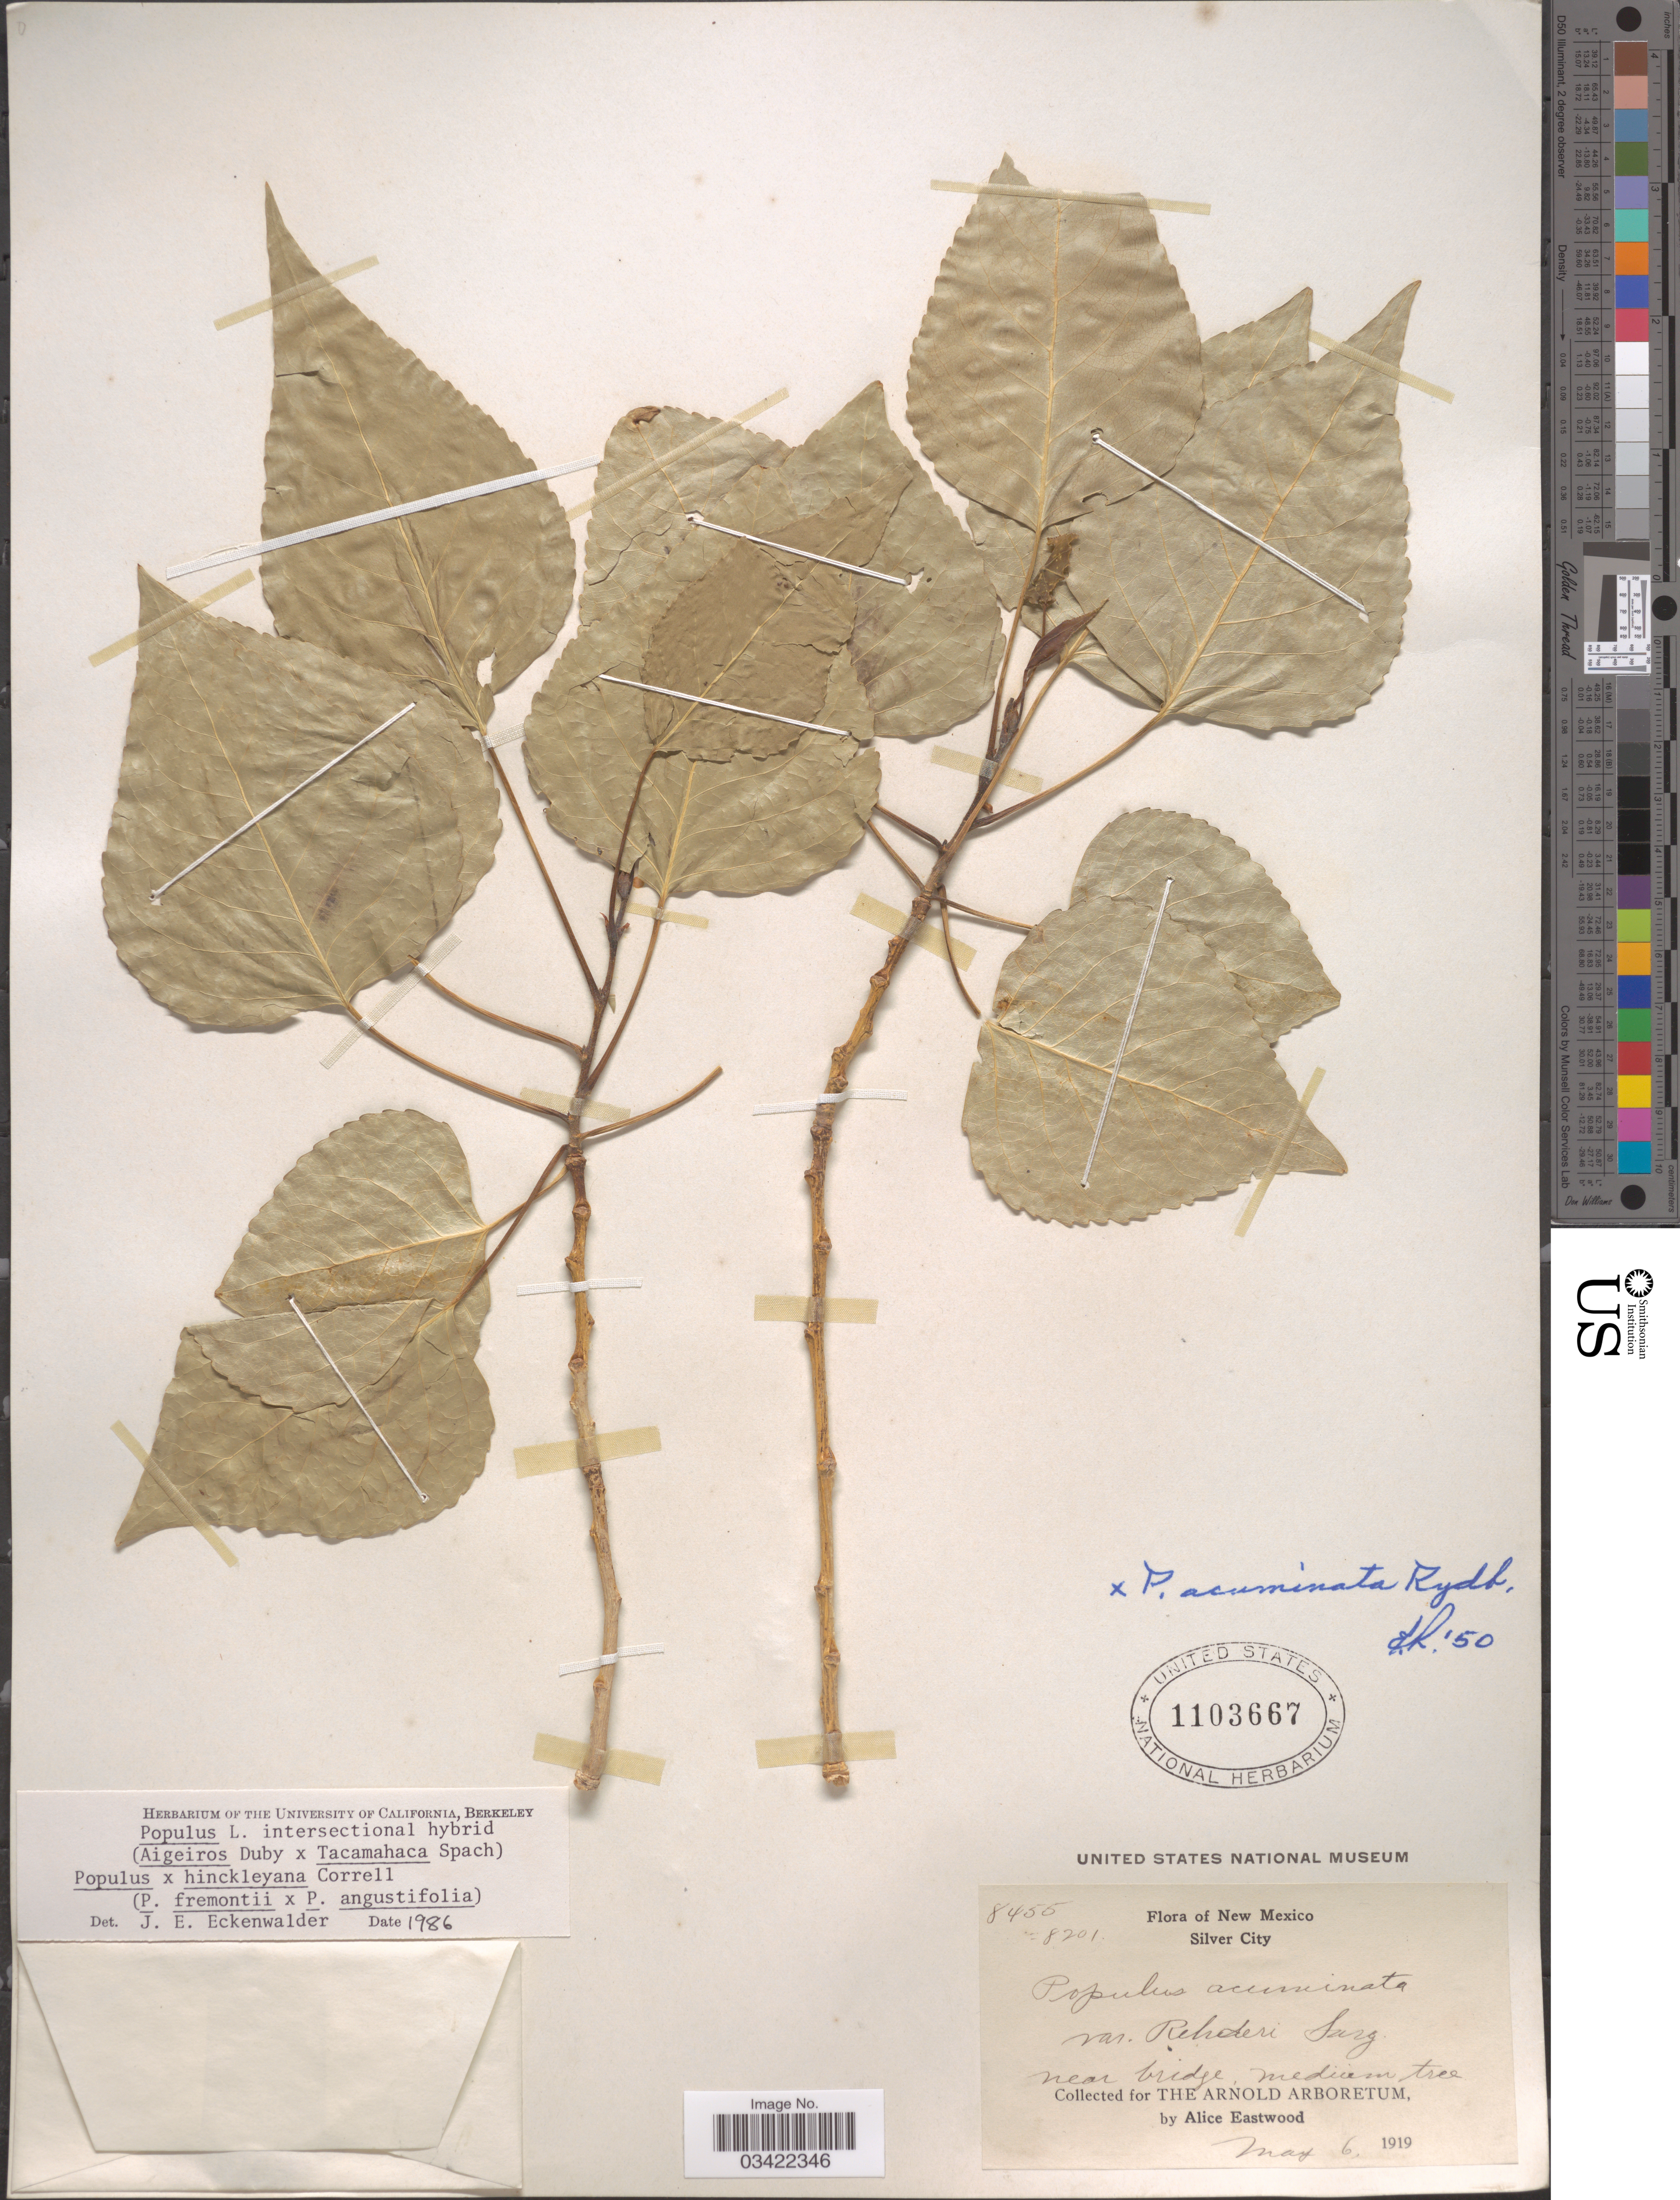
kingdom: Plantae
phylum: Tracheophyta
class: Magnoliopsida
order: Malpighiales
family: Salicaceae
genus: Populus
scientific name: Populus x hinckleyana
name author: Correll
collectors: A. Eastwood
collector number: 8455=8201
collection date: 1919-05-06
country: United States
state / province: New Mexico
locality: Silver City. Near bridge.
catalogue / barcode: US 1103667